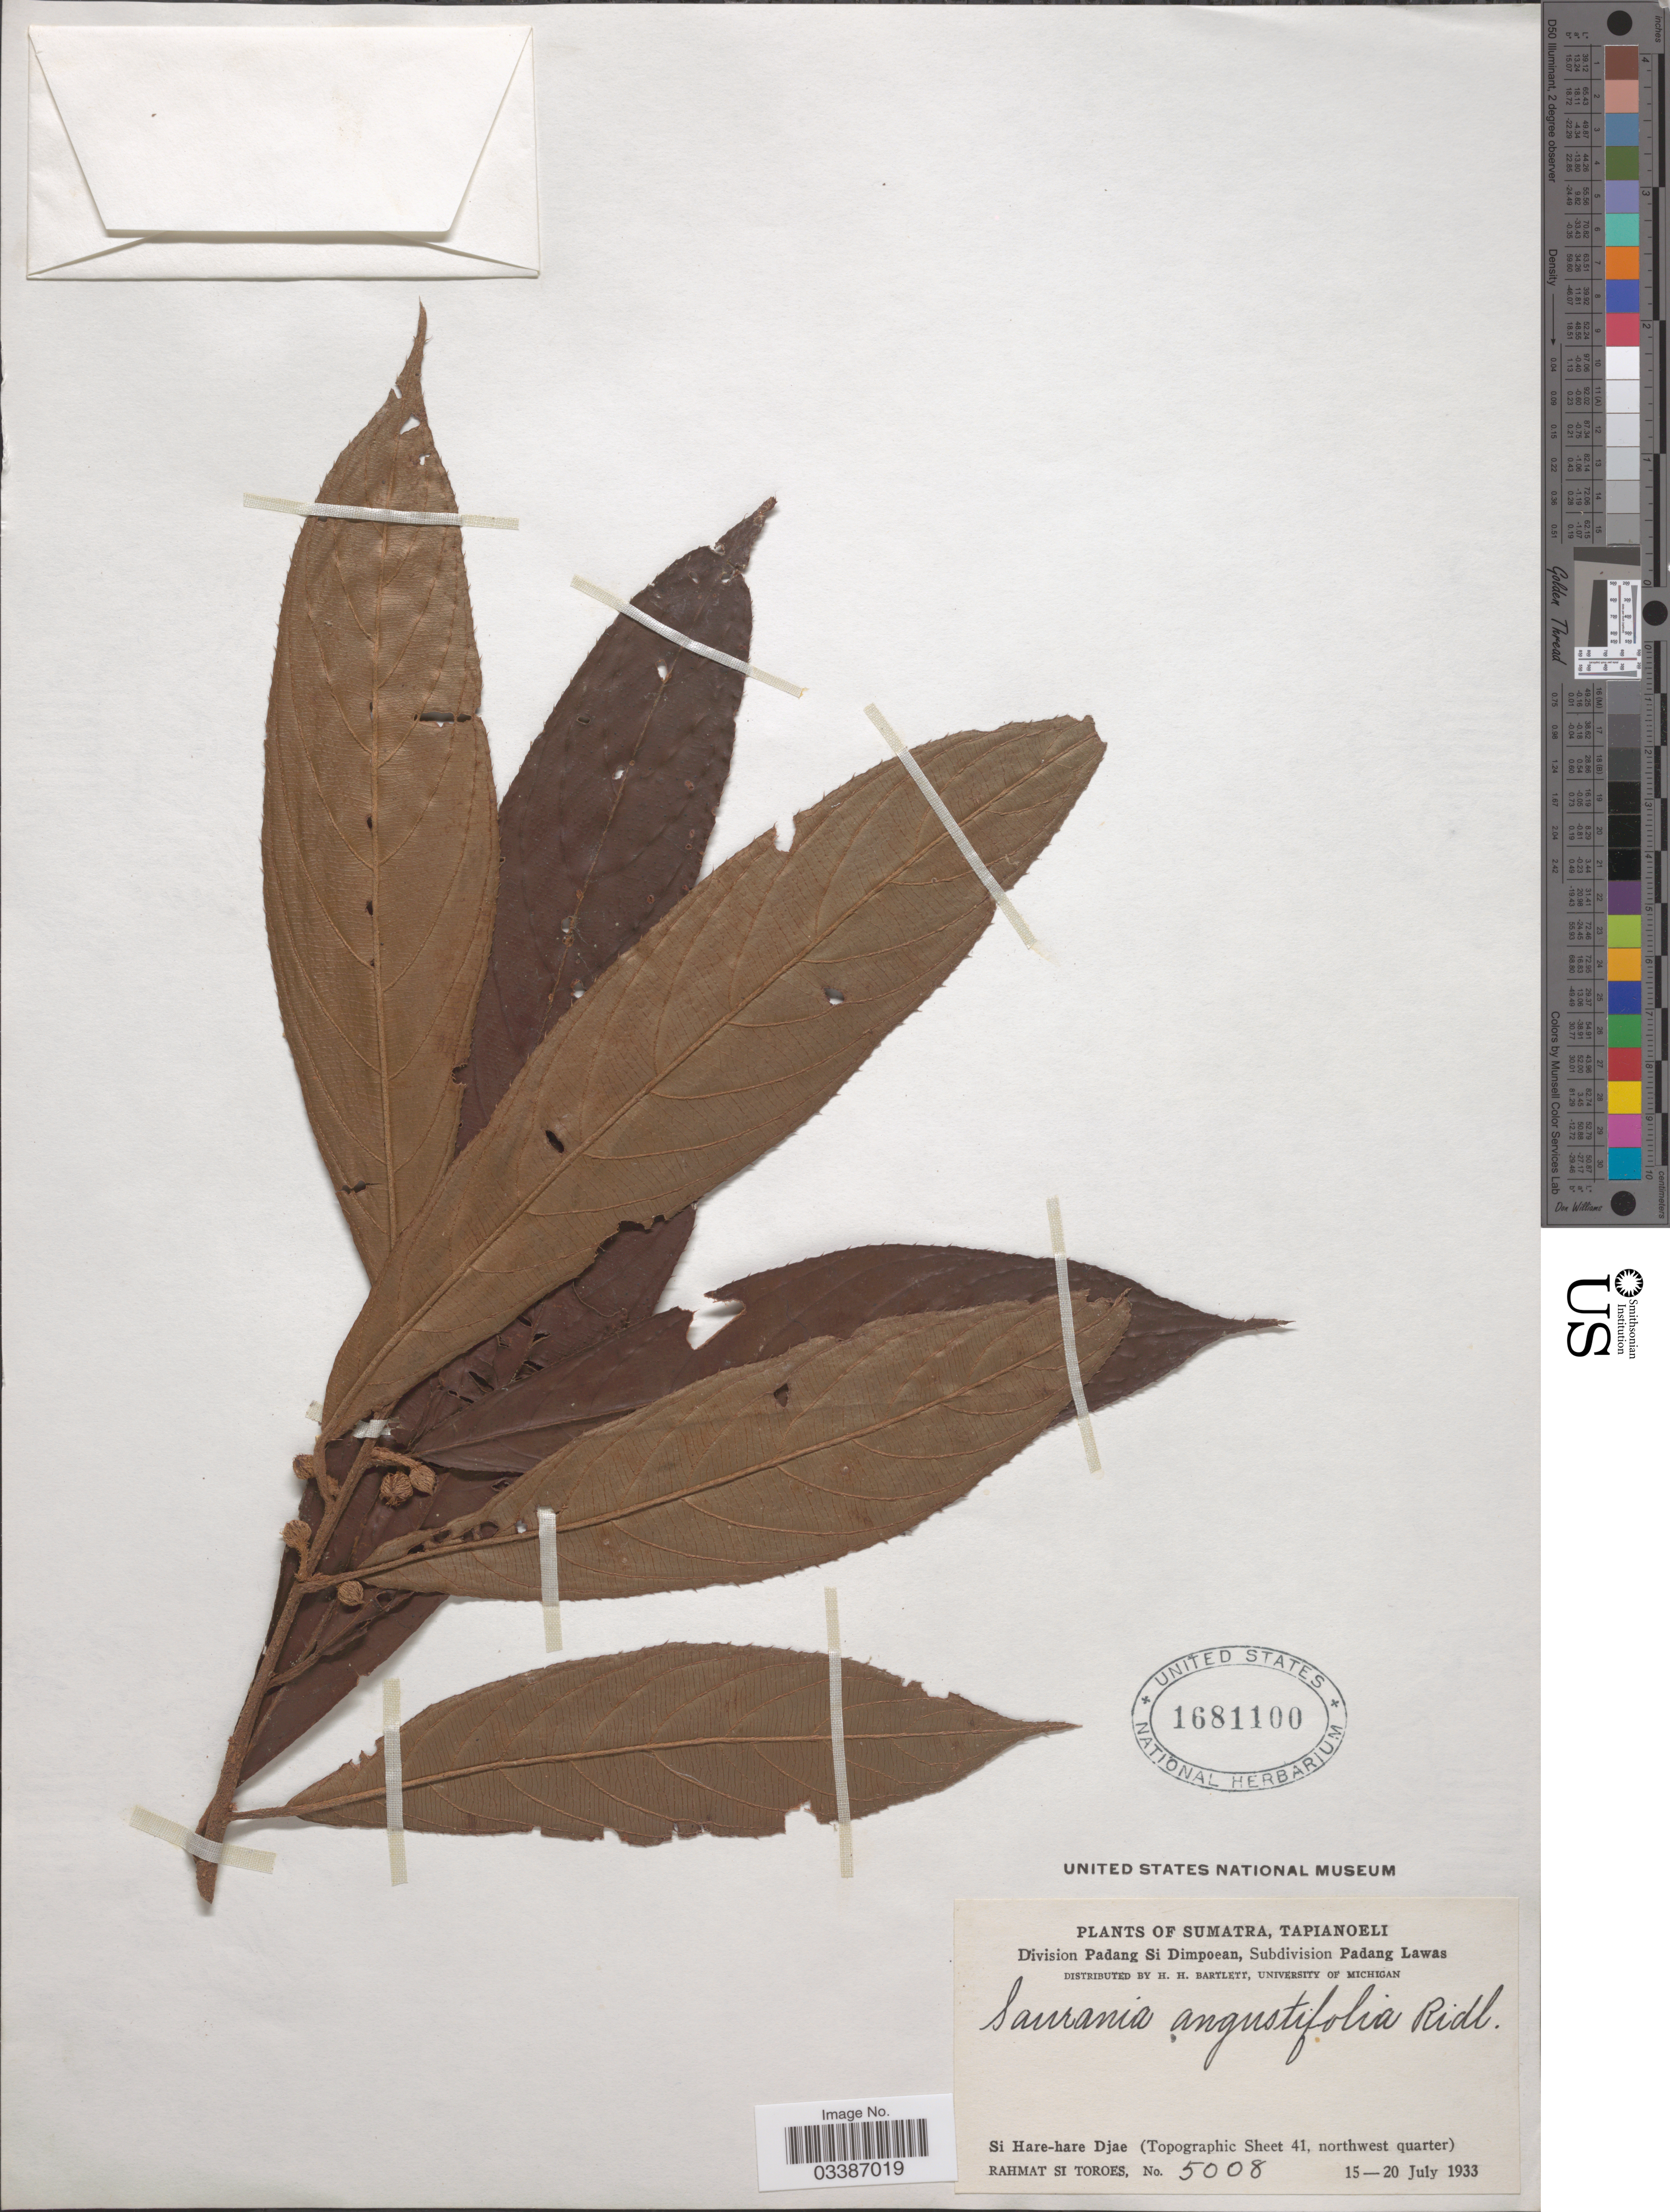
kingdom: Plantae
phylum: Tracheophyta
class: Magnoliopsida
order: Ericales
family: Actinidiaceae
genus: Saurauia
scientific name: Saurauia angustifolia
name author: Turcz.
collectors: Rahmat Si Boeea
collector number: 5008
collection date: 1933-07-15/1933-07-20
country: Indonesia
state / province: Sumatra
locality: Tapianoeli. Division Padang Si Dimpoean, Subdivision Padang Lawas. Si Hare-hare Djae (Topographic Sheet 41, northwest quarter).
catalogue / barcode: US 1681100